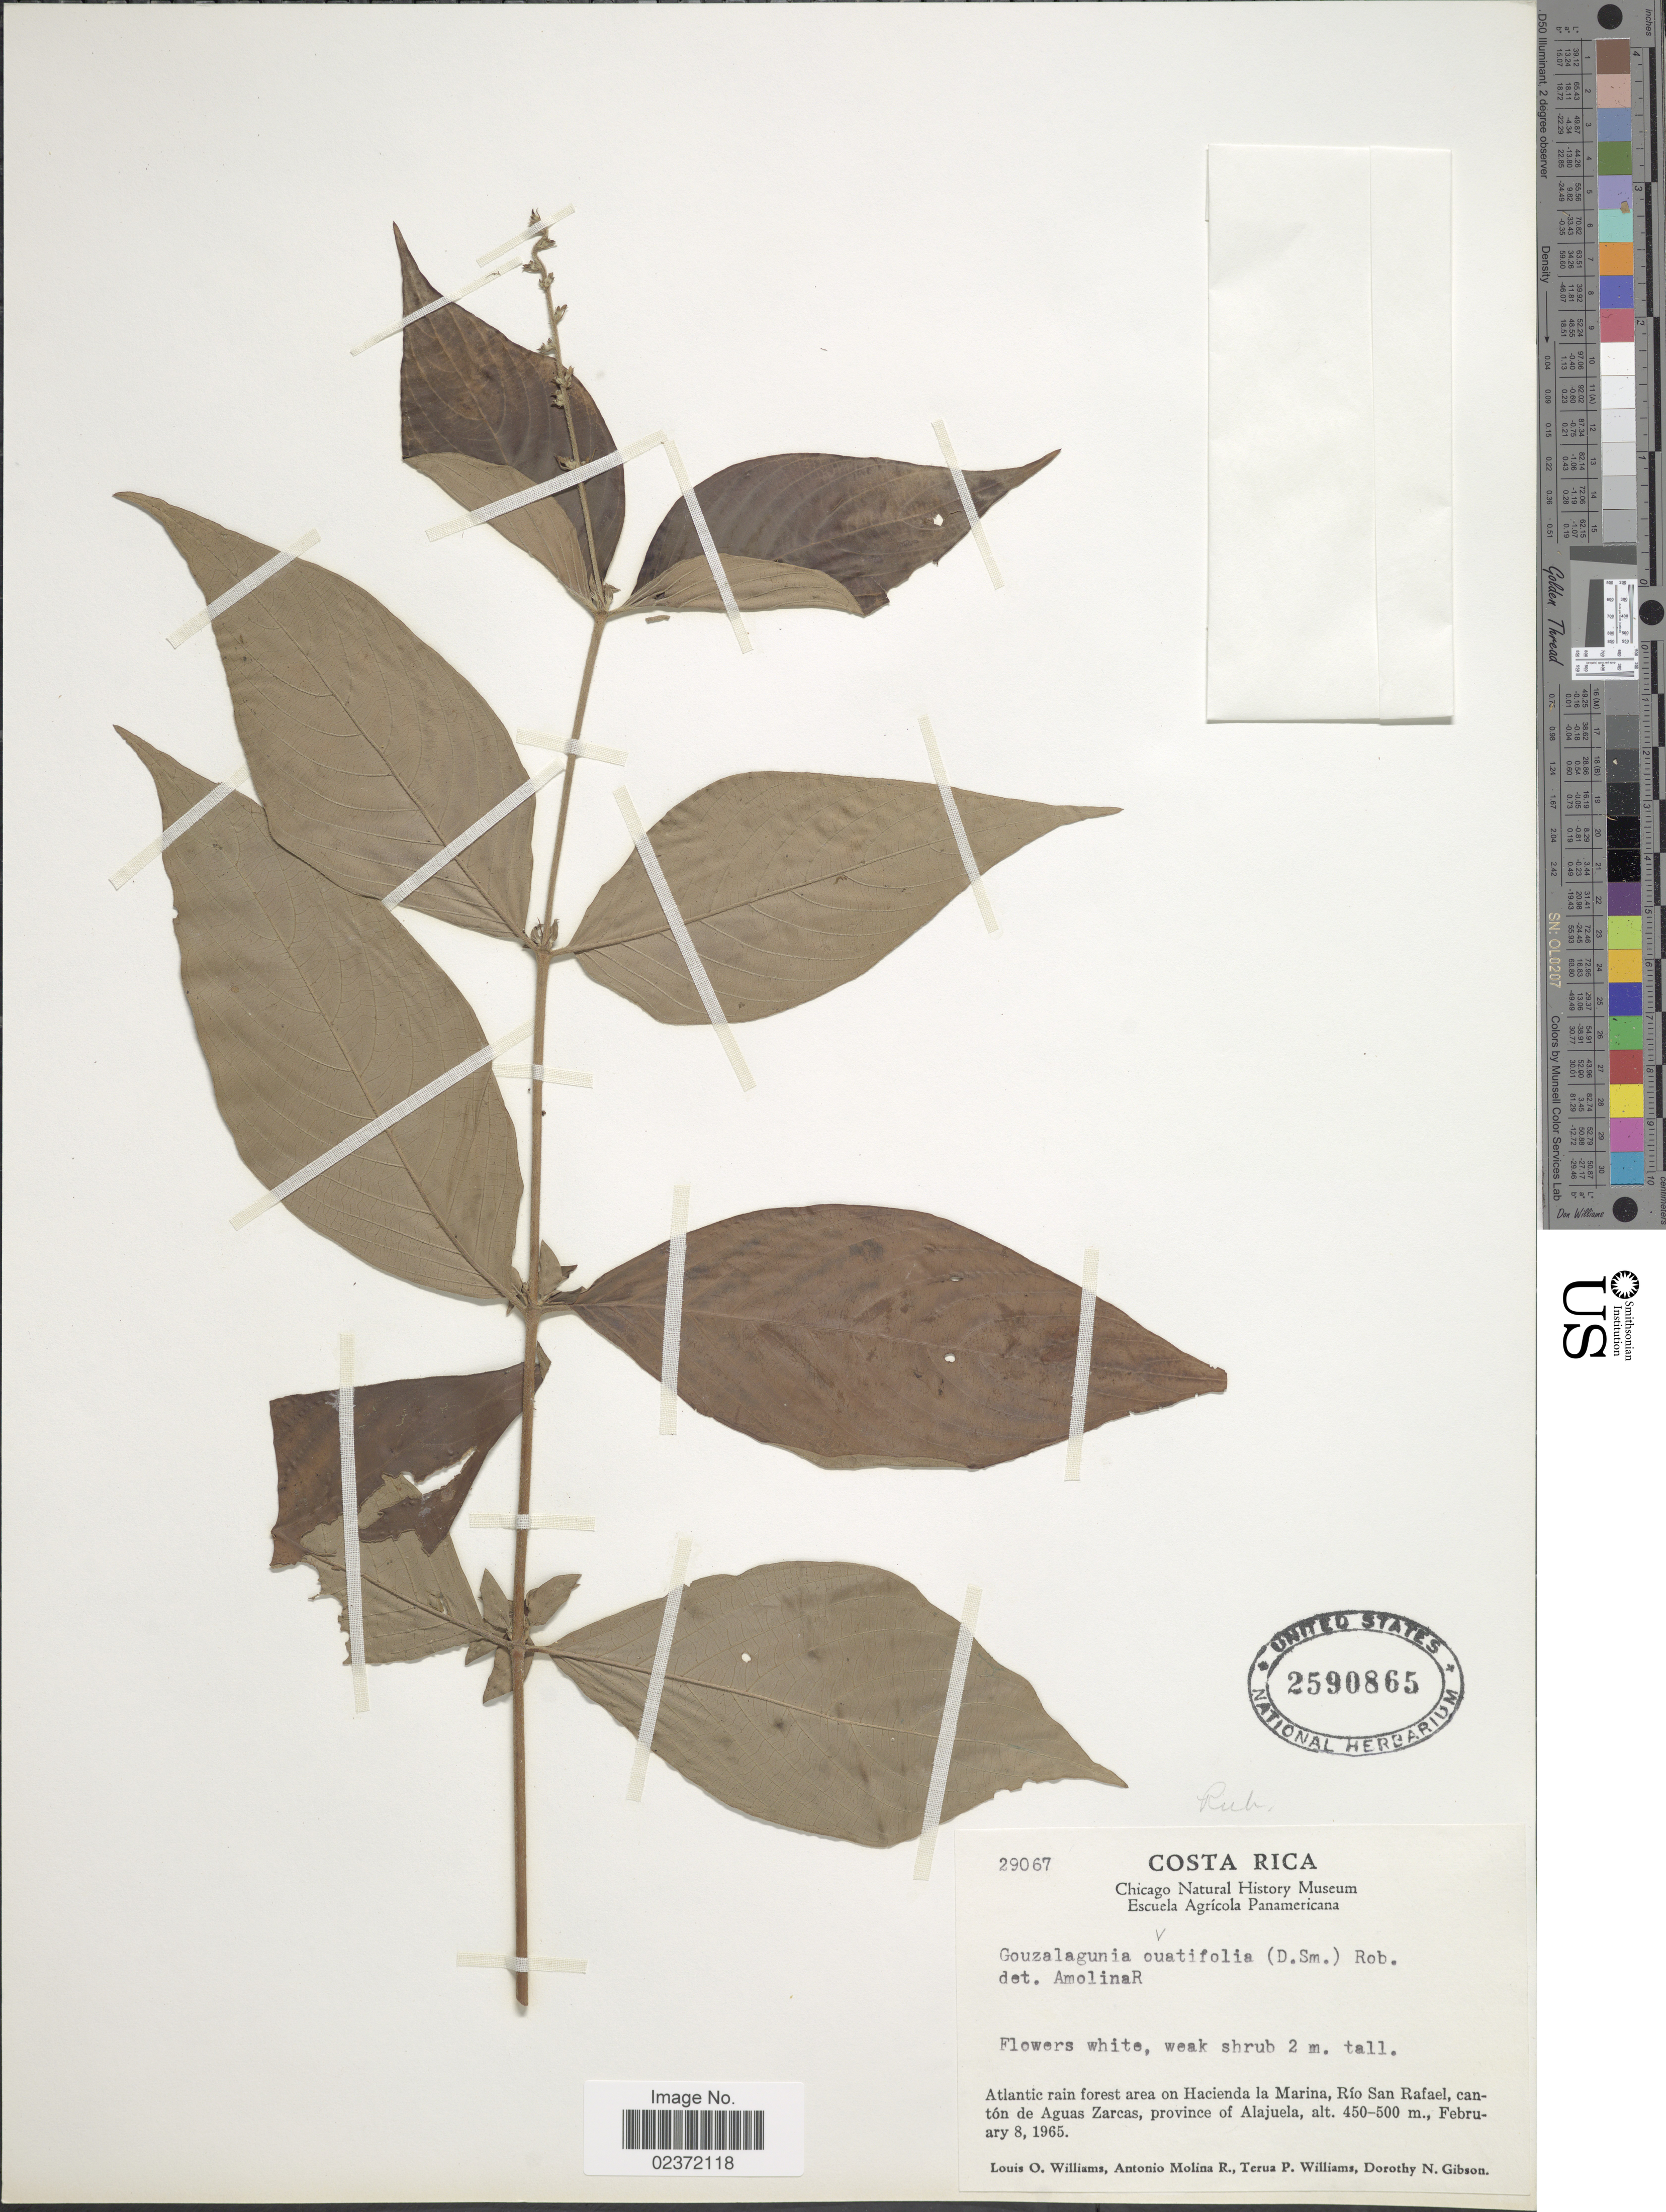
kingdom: Plantae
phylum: Tracheophyta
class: Magnoliopsida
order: Gentianales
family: Rubiaceae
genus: Gonzalagunia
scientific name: Gonzalagunia ovatifolia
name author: (Donn. Sm.) B.L. Rob.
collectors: L. O. Williams, A. Molina R., T. P. Williams & D. N. Gibson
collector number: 29067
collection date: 1965-02-08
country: Costa Rica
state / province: Alajuela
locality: Atlantic rain forest area on Hacienda la Marina, Rio San Rafael, canton de Aguas Zarcas, province of Alajuela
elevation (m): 450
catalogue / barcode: US 259865